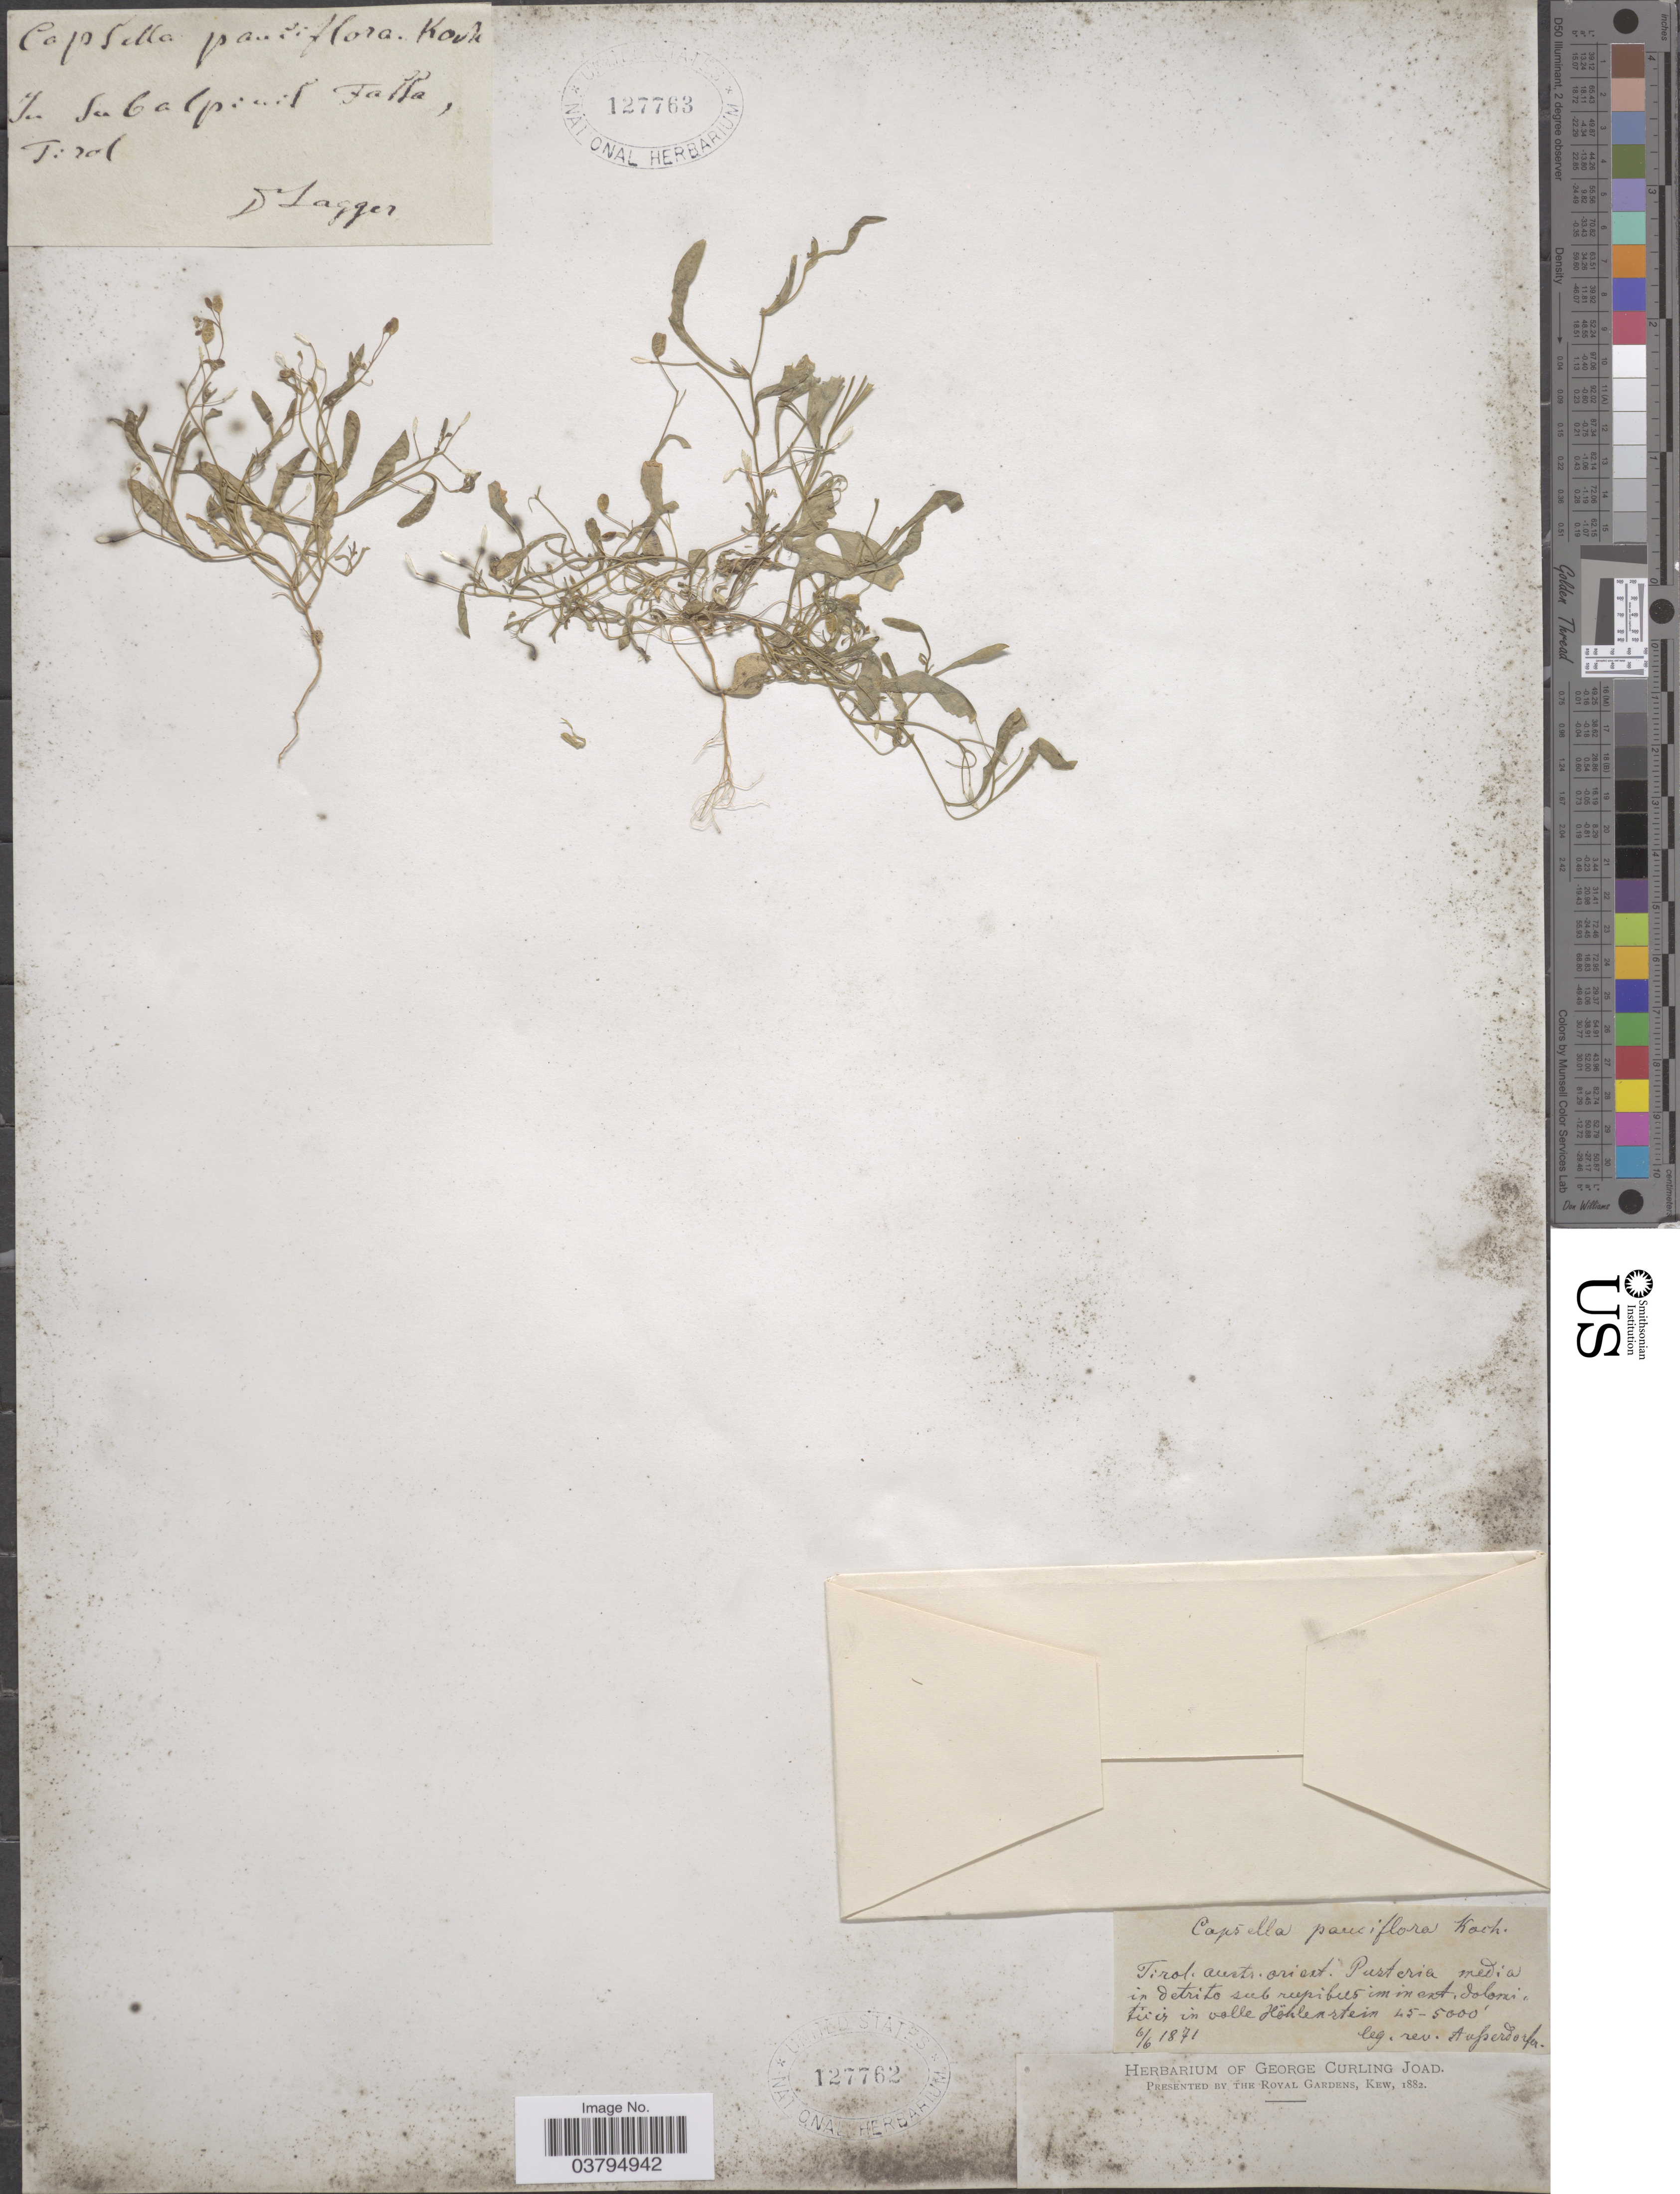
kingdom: Plantae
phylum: Tracheophyta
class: Magnoliopsida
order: Brassicales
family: Brassicaceae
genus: Capsella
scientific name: Capsella pauciflora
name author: W.D.J. Koch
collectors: Rev. Ausserdorfer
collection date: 1871-06-06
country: Italy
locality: Tirol. austr. orient. Pusteria media in detrito sub rupibus im in ext. [interpreted] doloristicis [interpreted] in valle Höhlenstein.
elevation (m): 1372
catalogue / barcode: US 127762-2